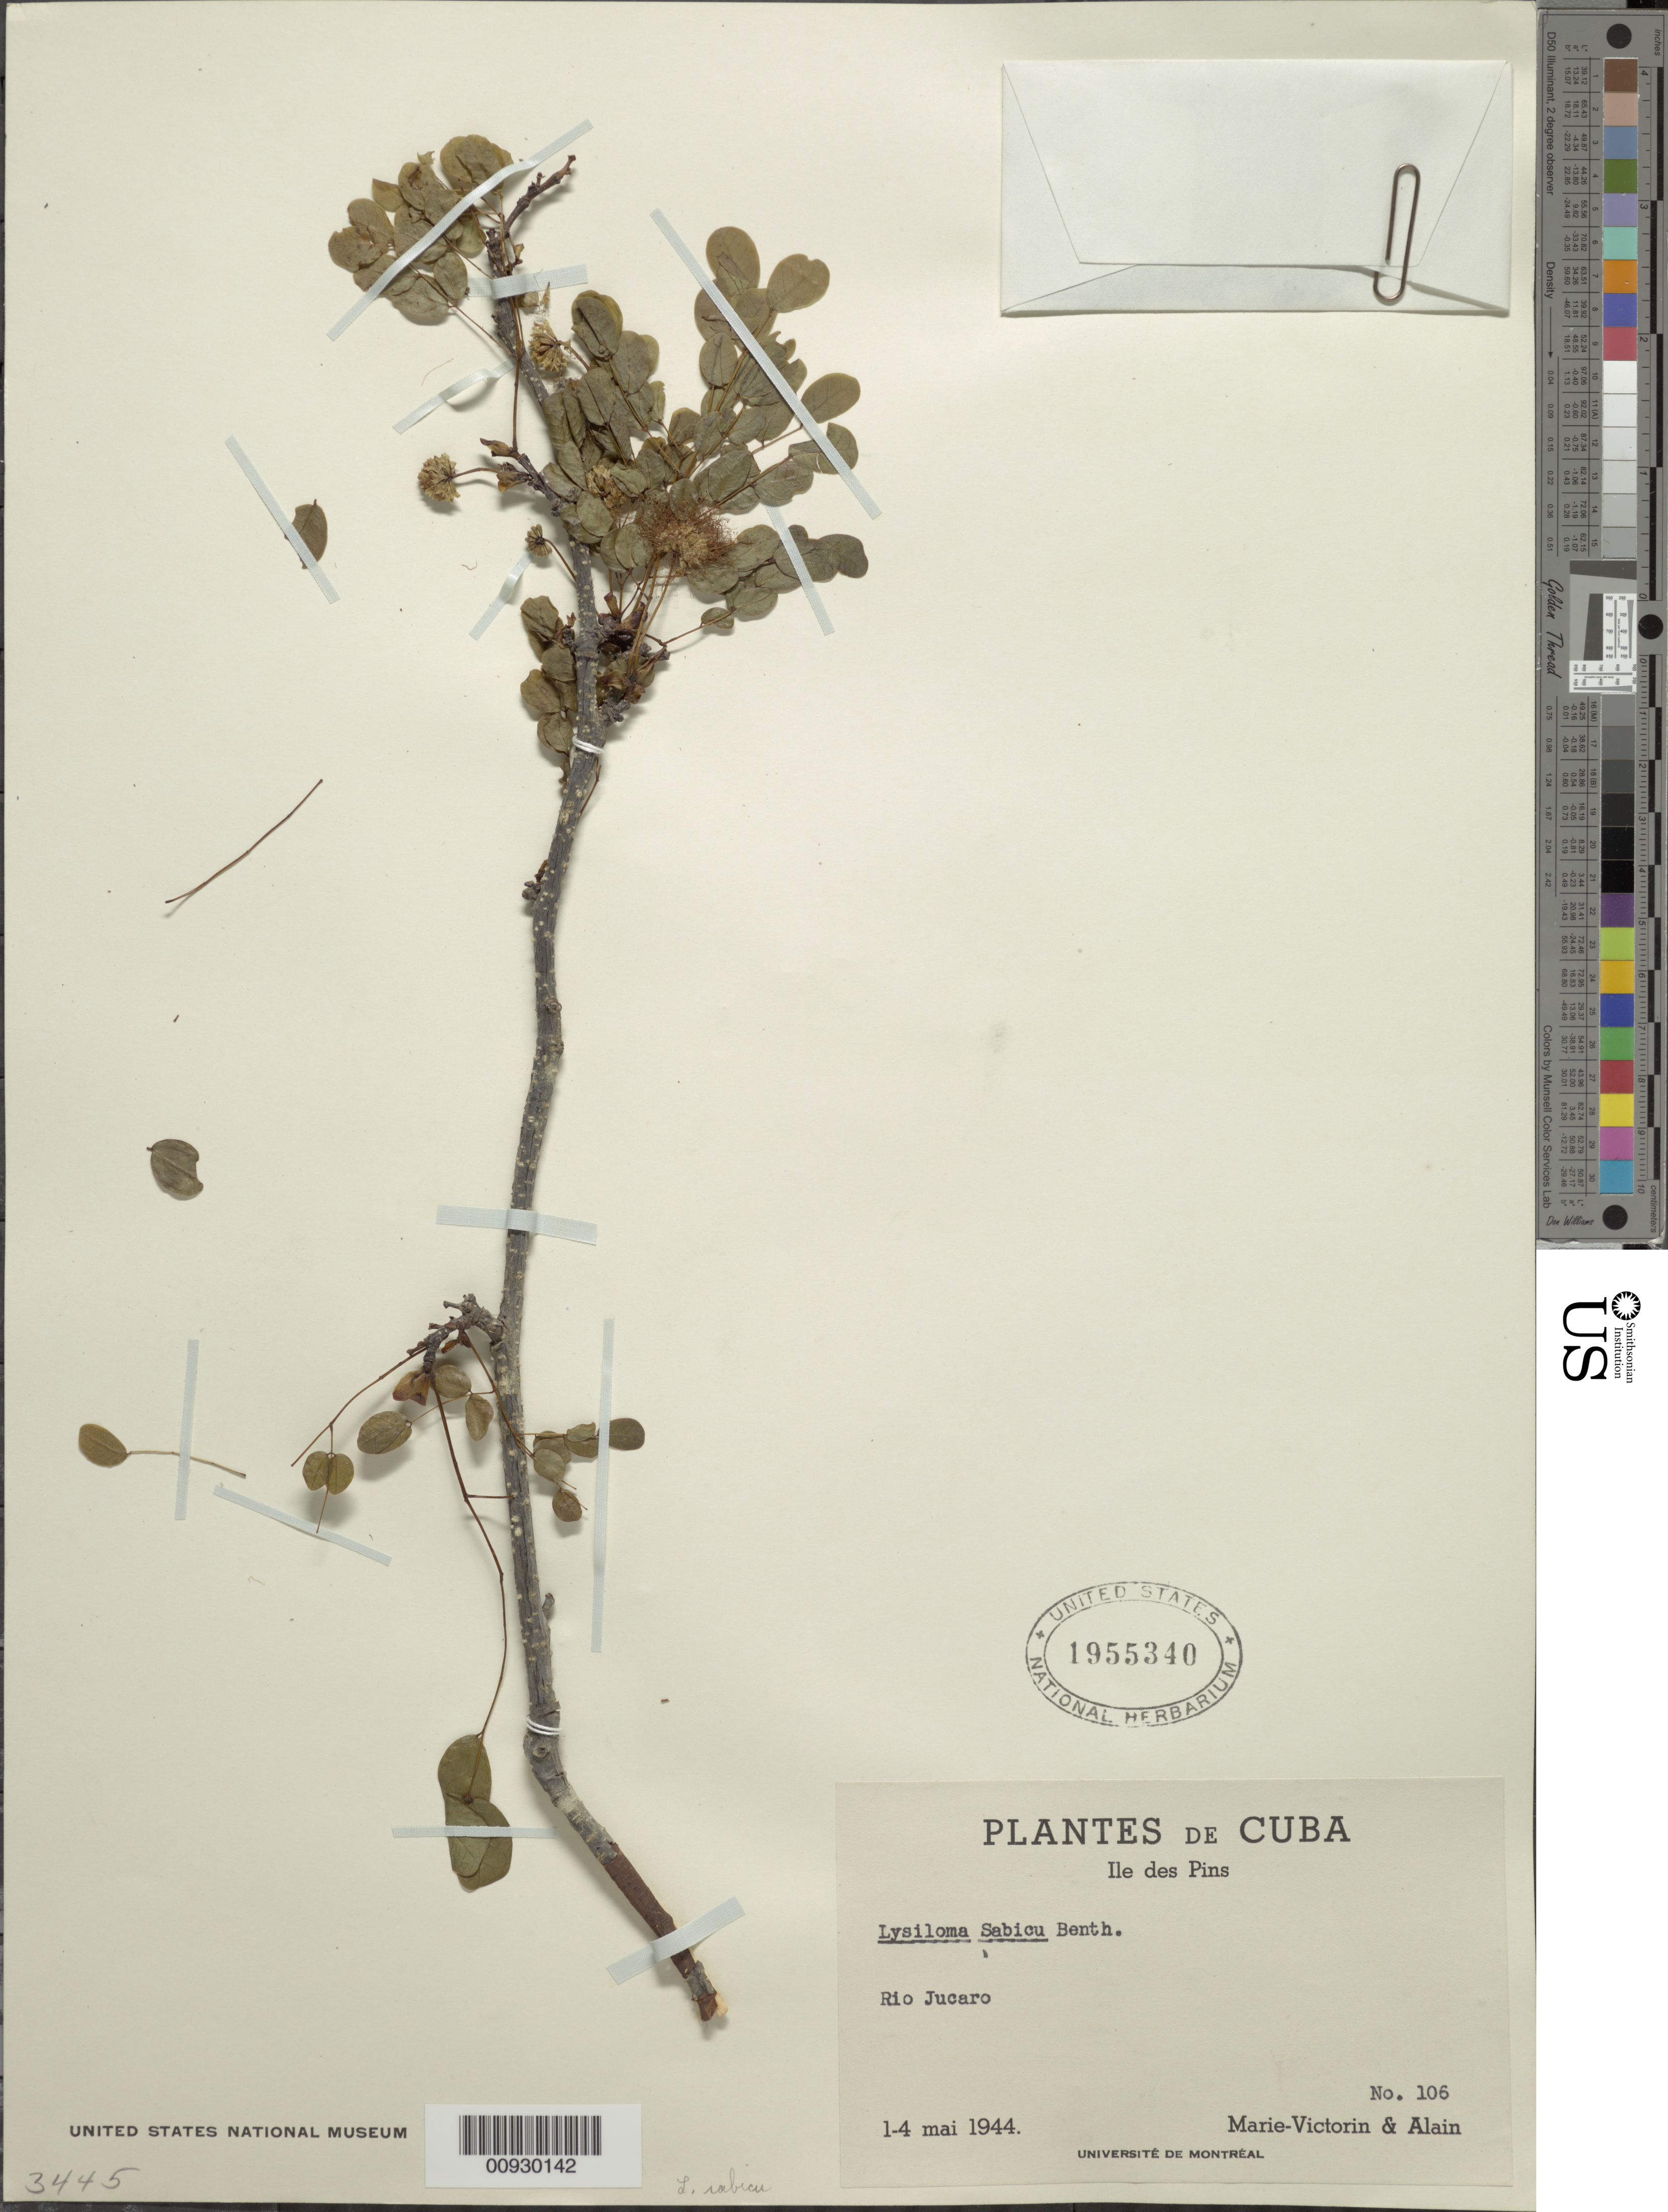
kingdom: Plantae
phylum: Tracheophyta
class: Magnoliopsida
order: Fabales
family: Fabaceae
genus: Lysiloma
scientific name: Lysiloma sabicu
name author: Benth.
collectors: Fr. Marie-Victorin & A. H. Liogier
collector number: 106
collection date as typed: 01 May 1944 to 04 May 1944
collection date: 1944-05-01/1944-05-04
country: Cuba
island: Cuba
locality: Ile des Pins, Rio Jucaro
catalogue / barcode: US 1955340